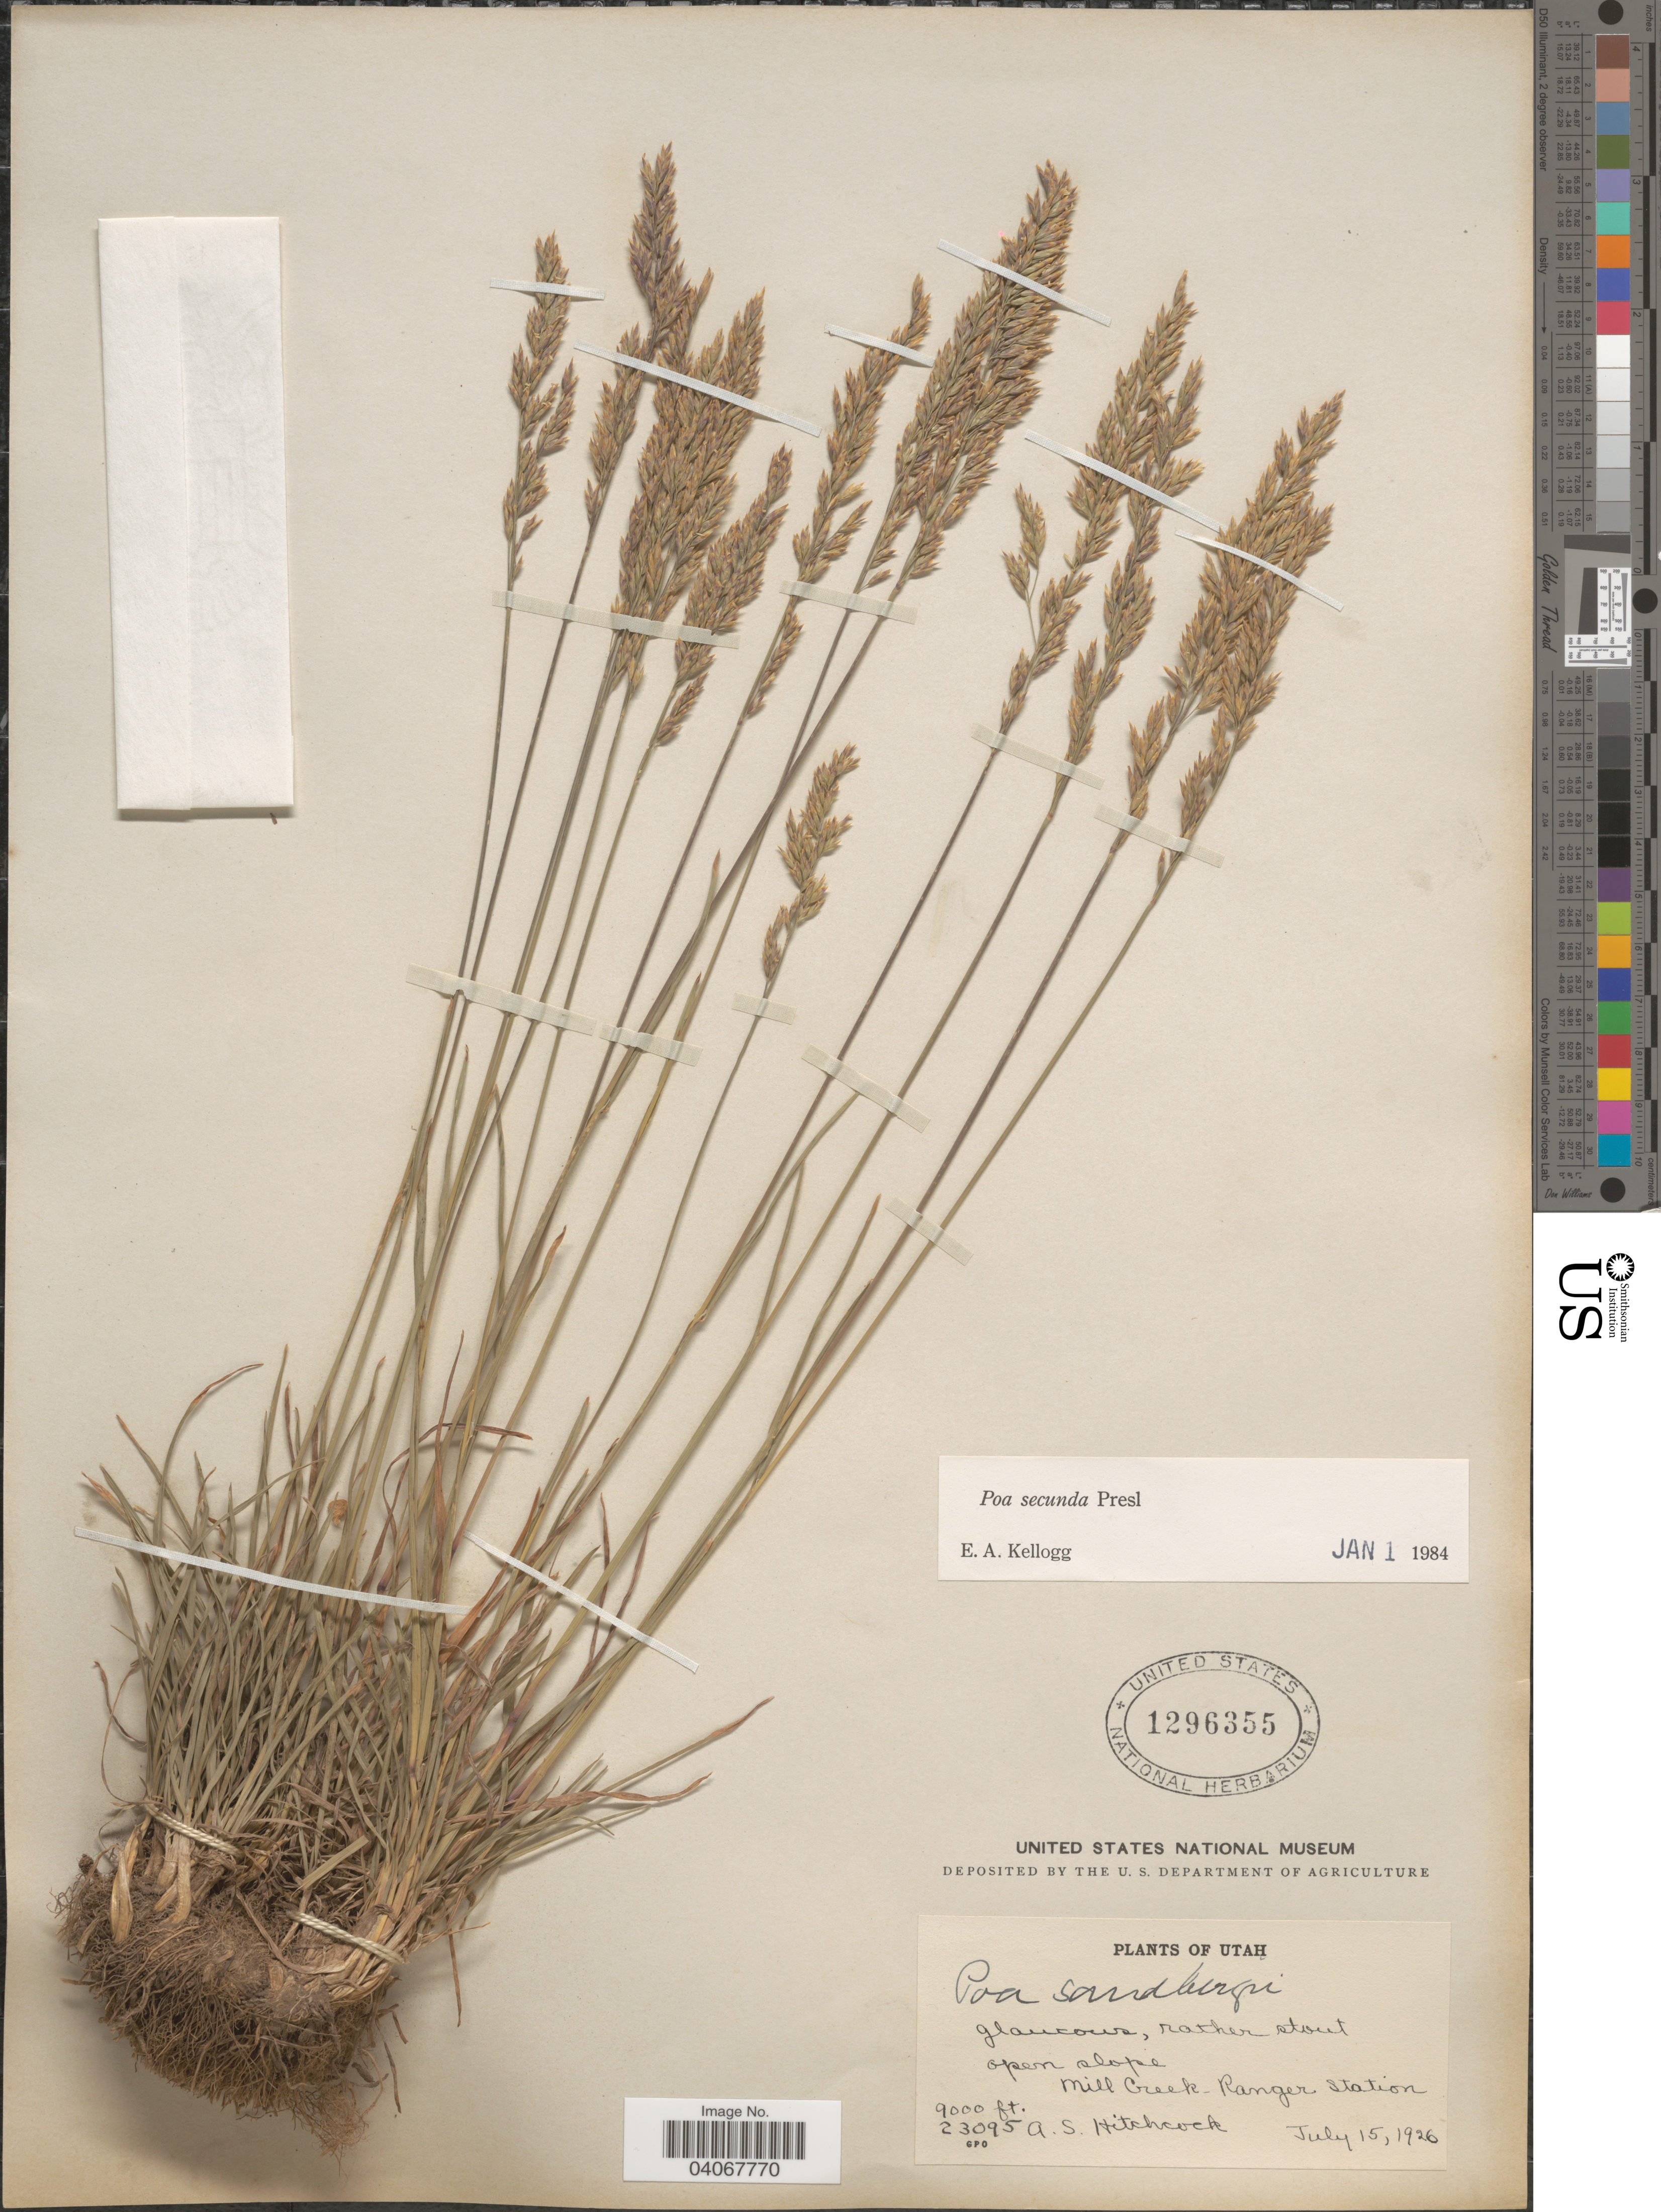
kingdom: Plantae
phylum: Tracheophyta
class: Liliopsida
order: Poales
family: Poaceae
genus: Poa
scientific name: Poa secunda subsp. secunda var. secunda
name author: J. Presl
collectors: A. S. Hitchcock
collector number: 23095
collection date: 1926-07-15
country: United States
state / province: Utah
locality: Mille Creek- Ranger Station.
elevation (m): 2743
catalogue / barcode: US 1296355